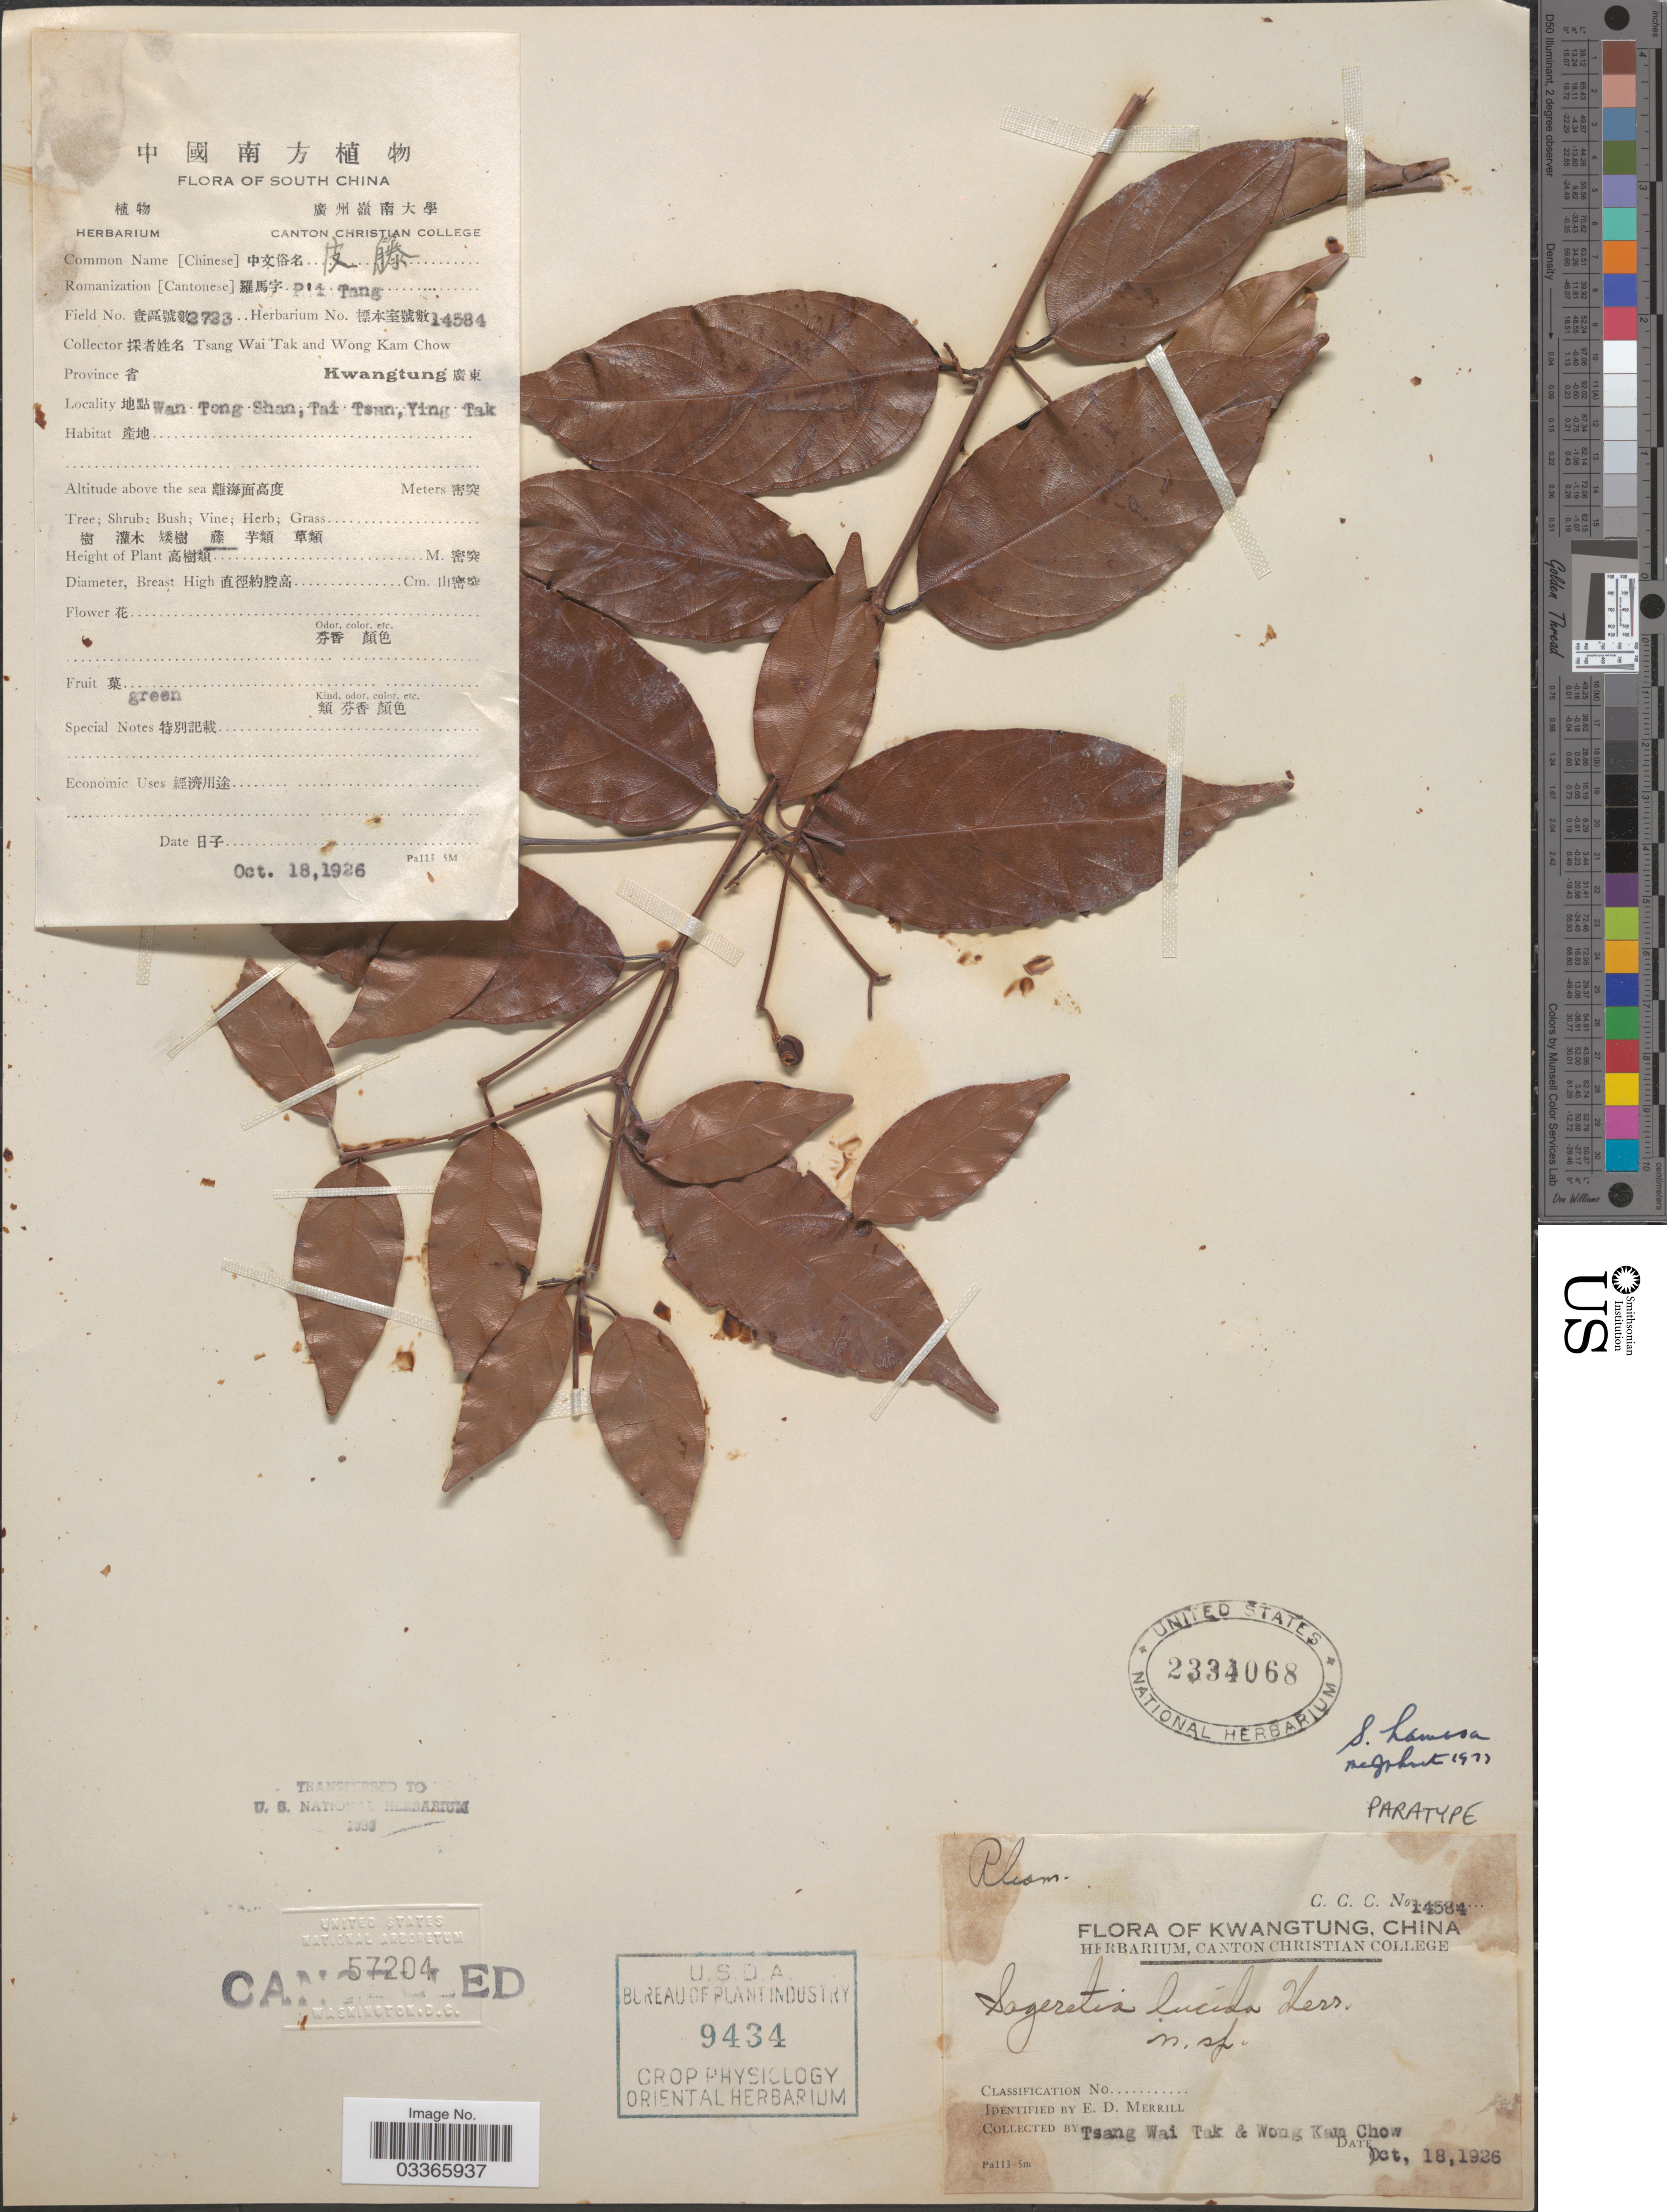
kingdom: Plantae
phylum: Tracheophyta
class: Magnoliopsida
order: Rosales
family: Rhamnaceae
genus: Sageretia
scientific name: Sageretia hamosa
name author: (Wall.) Brongn.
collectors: W. T. Tsang & W. Chow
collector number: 14584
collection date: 1926-10-18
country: China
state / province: Guangdong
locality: South China, Province Kwangtung X, Wan Tong Shan, Tai Tsan, Ying Tak.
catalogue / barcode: US 2334068